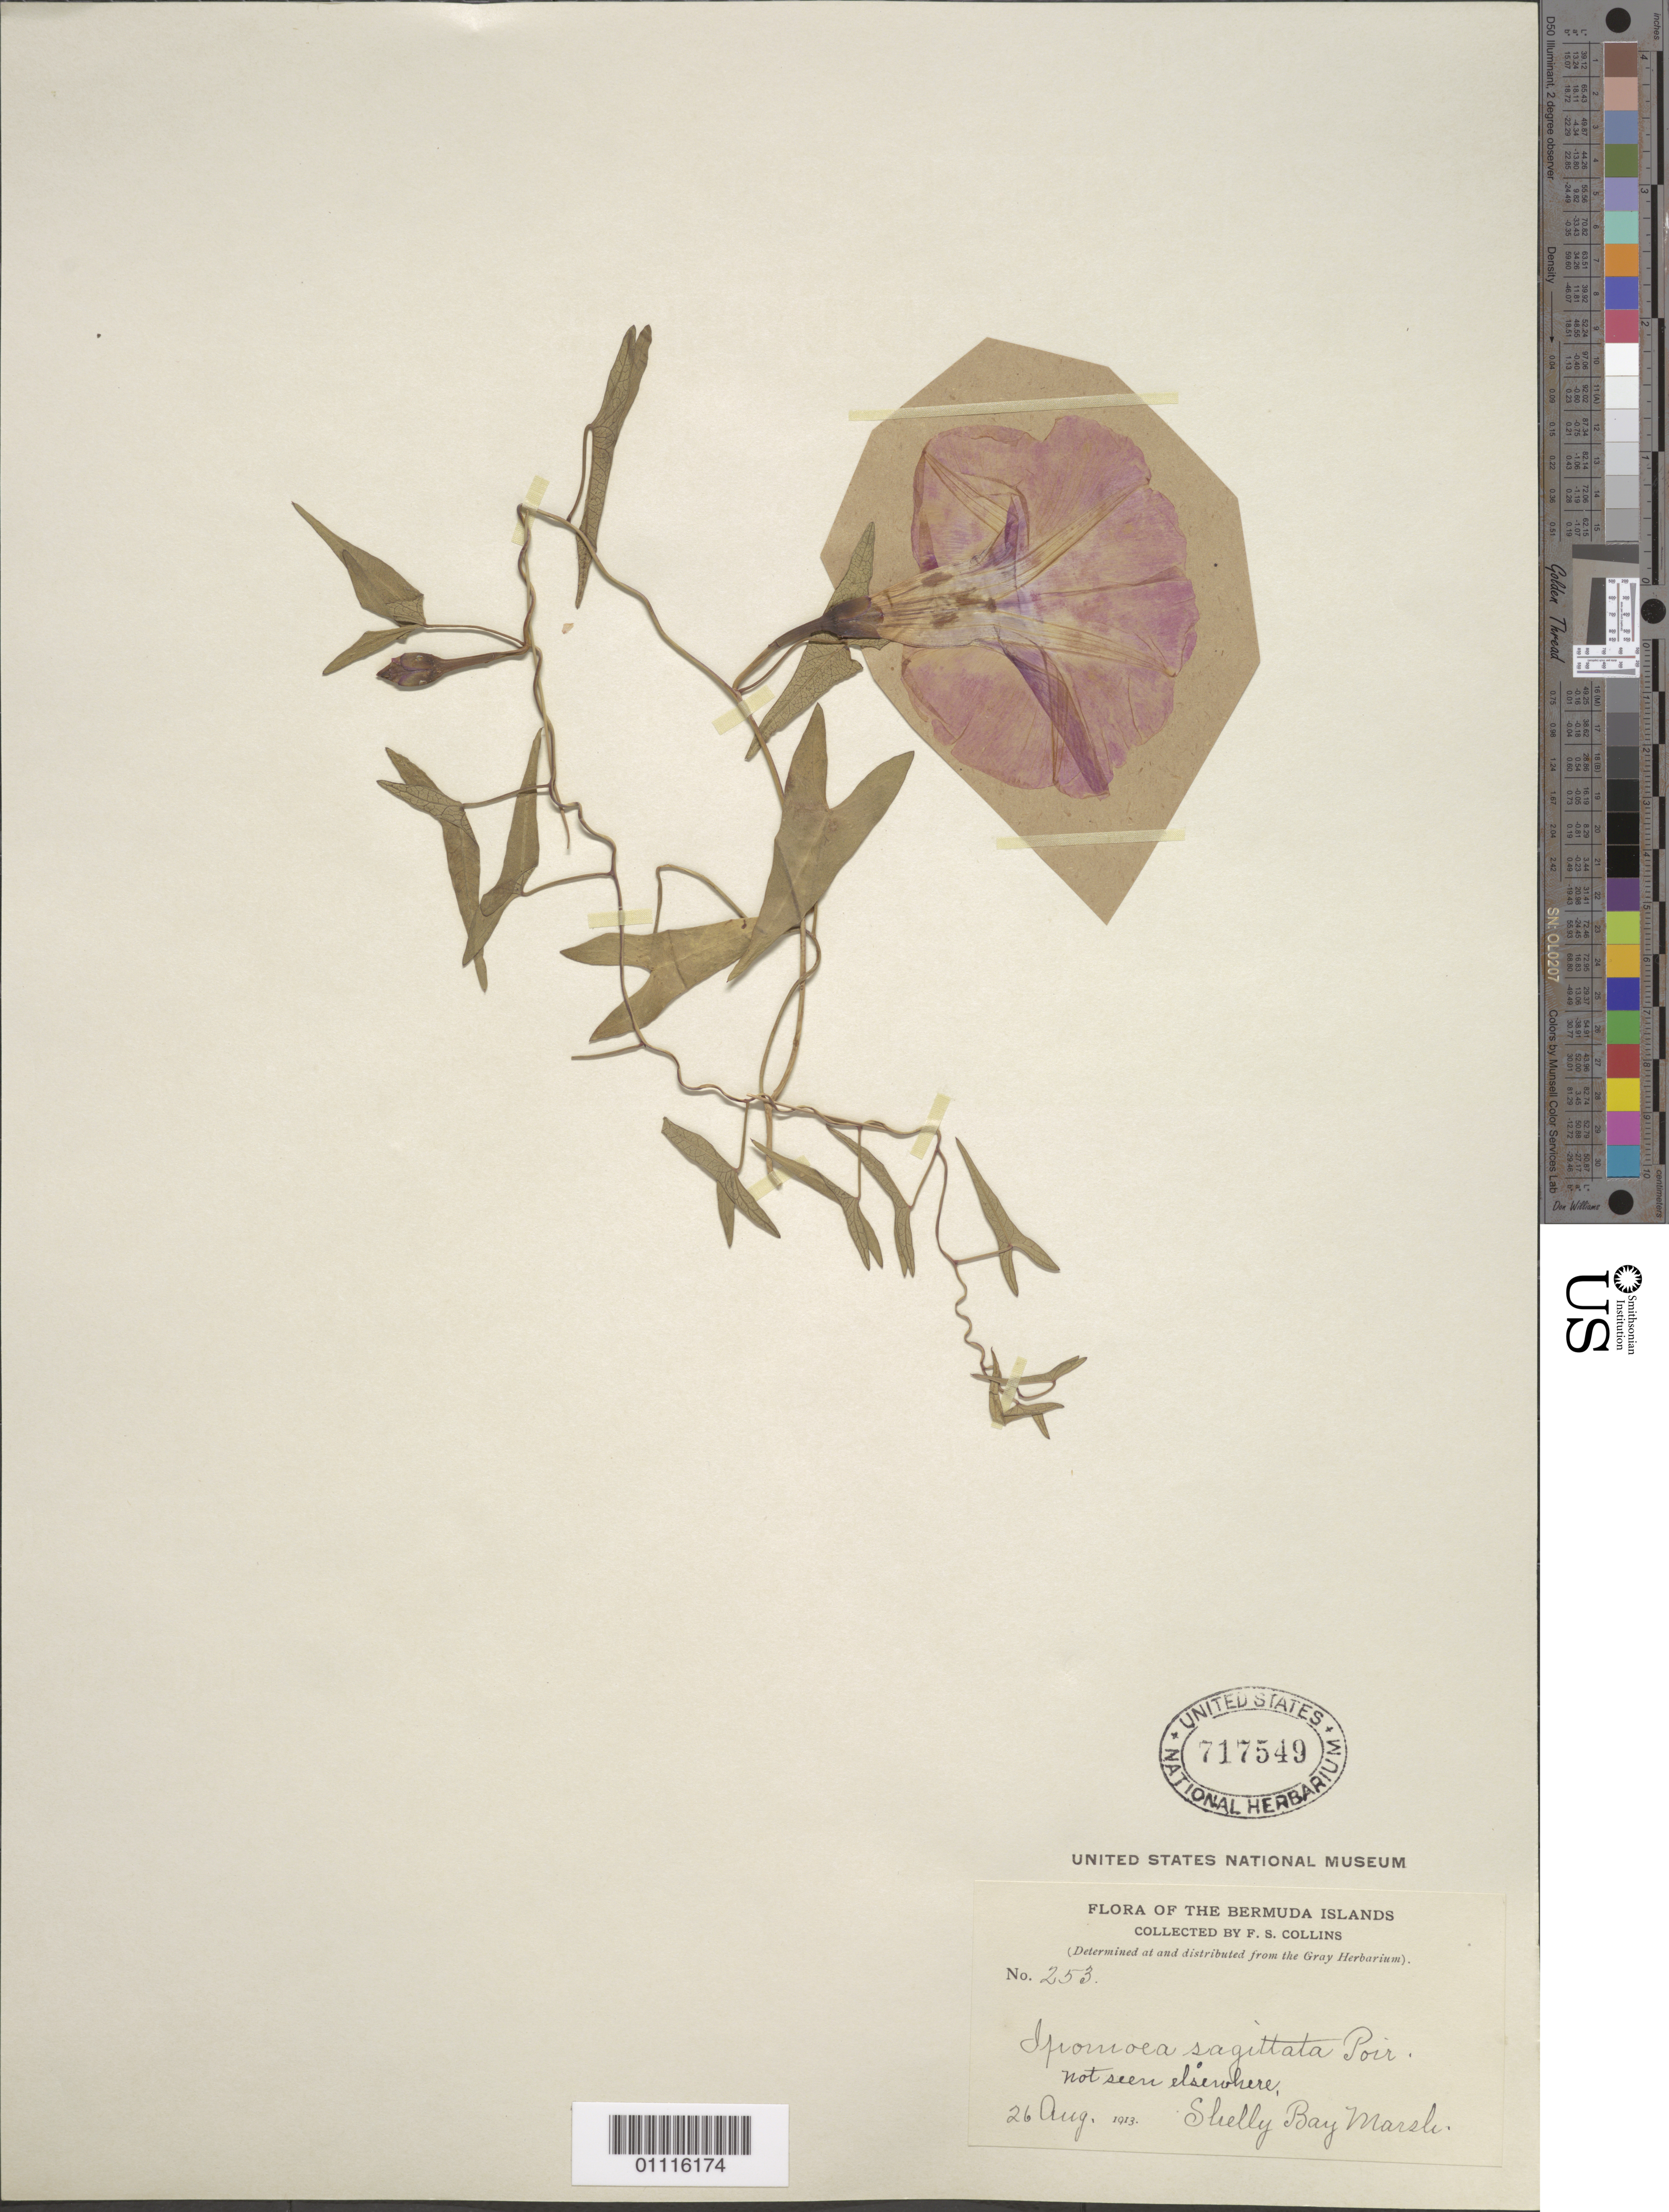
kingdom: Plantae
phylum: Tracheophyta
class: Magnoliopsida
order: Solanales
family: Convolvulaceae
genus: Ipomoea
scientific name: Ipomoea sagittata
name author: Poir.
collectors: F. Collins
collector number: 253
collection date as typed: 26 Aug 1913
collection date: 1913-08-26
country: Bermuda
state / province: Hamilton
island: Bermuda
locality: Shelly Bay Marsh.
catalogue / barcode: US 717549